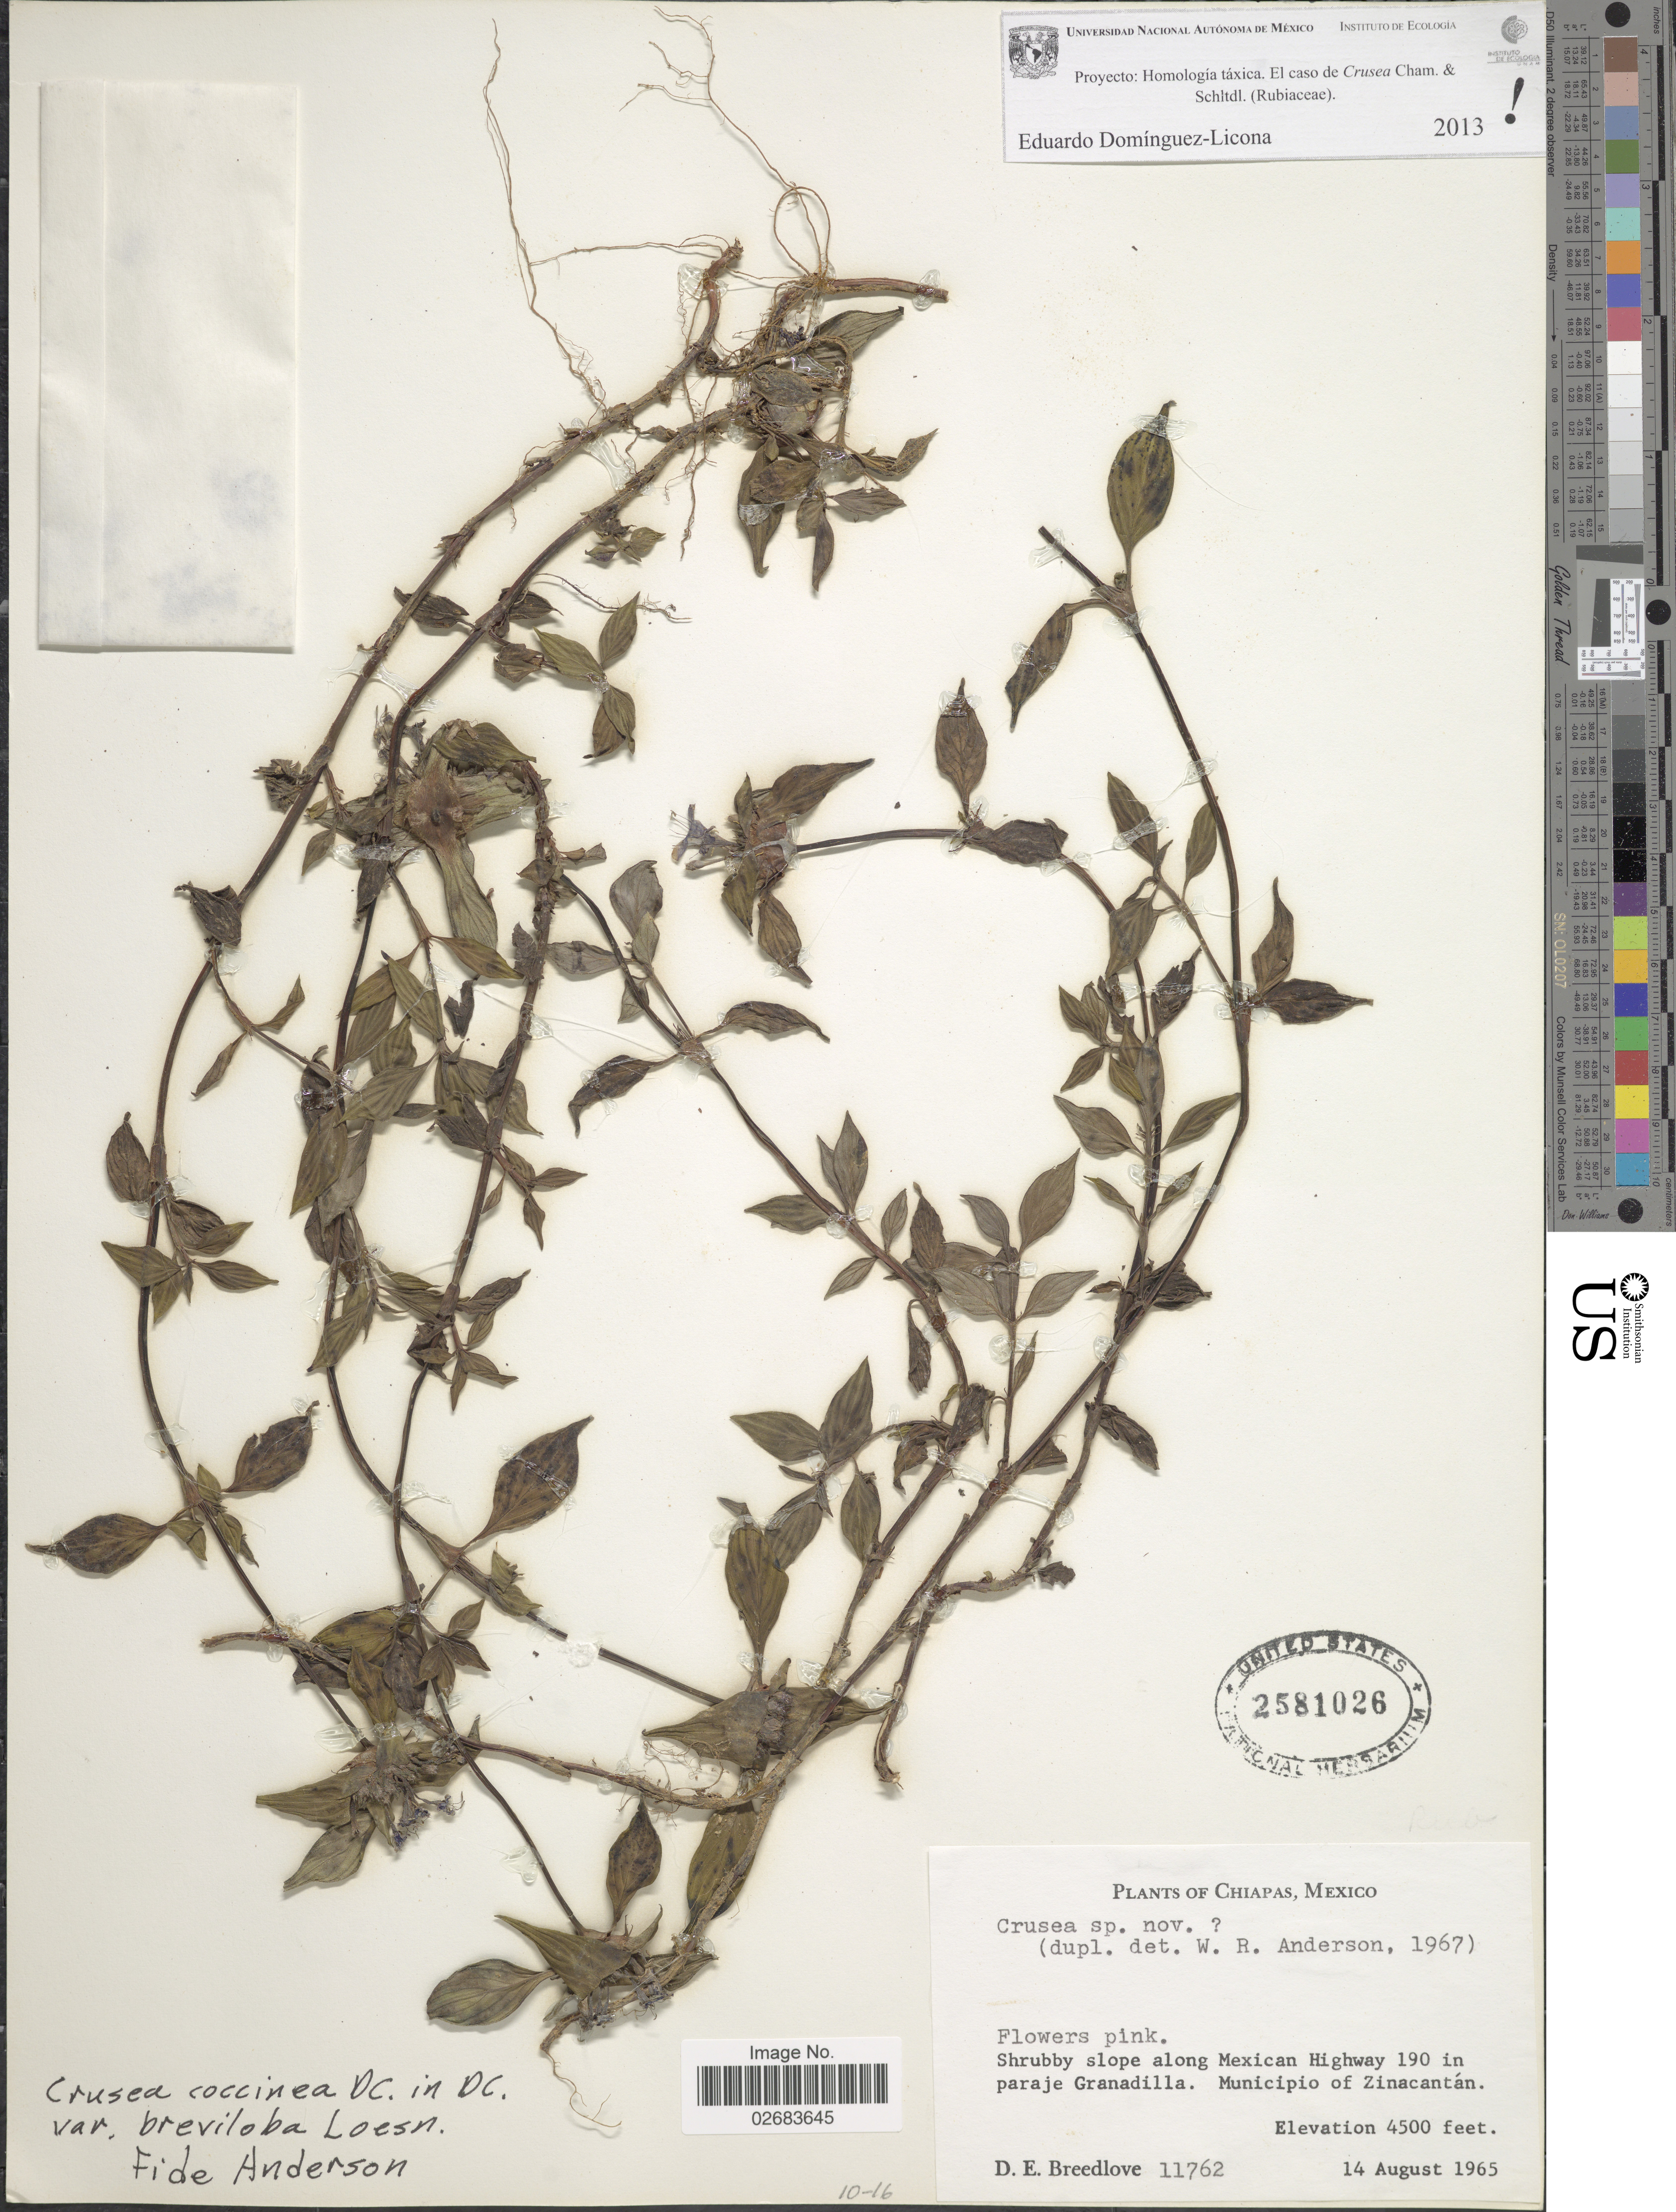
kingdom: Plantae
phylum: Tracheophyta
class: Magnoliopsida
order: Gentianales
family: Rubiaceae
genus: Crusea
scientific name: Crusea coccinea var. breviloba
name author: Loes.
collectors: D. E. Breedlove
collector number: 11762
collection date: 1965-08-14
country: Mexico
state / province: Chiapas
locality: Shrubby slope along Mexican Highway 190 in paraje Granadilla. Municipio of Zinacantan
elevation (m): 1372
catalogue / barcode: US 2581026